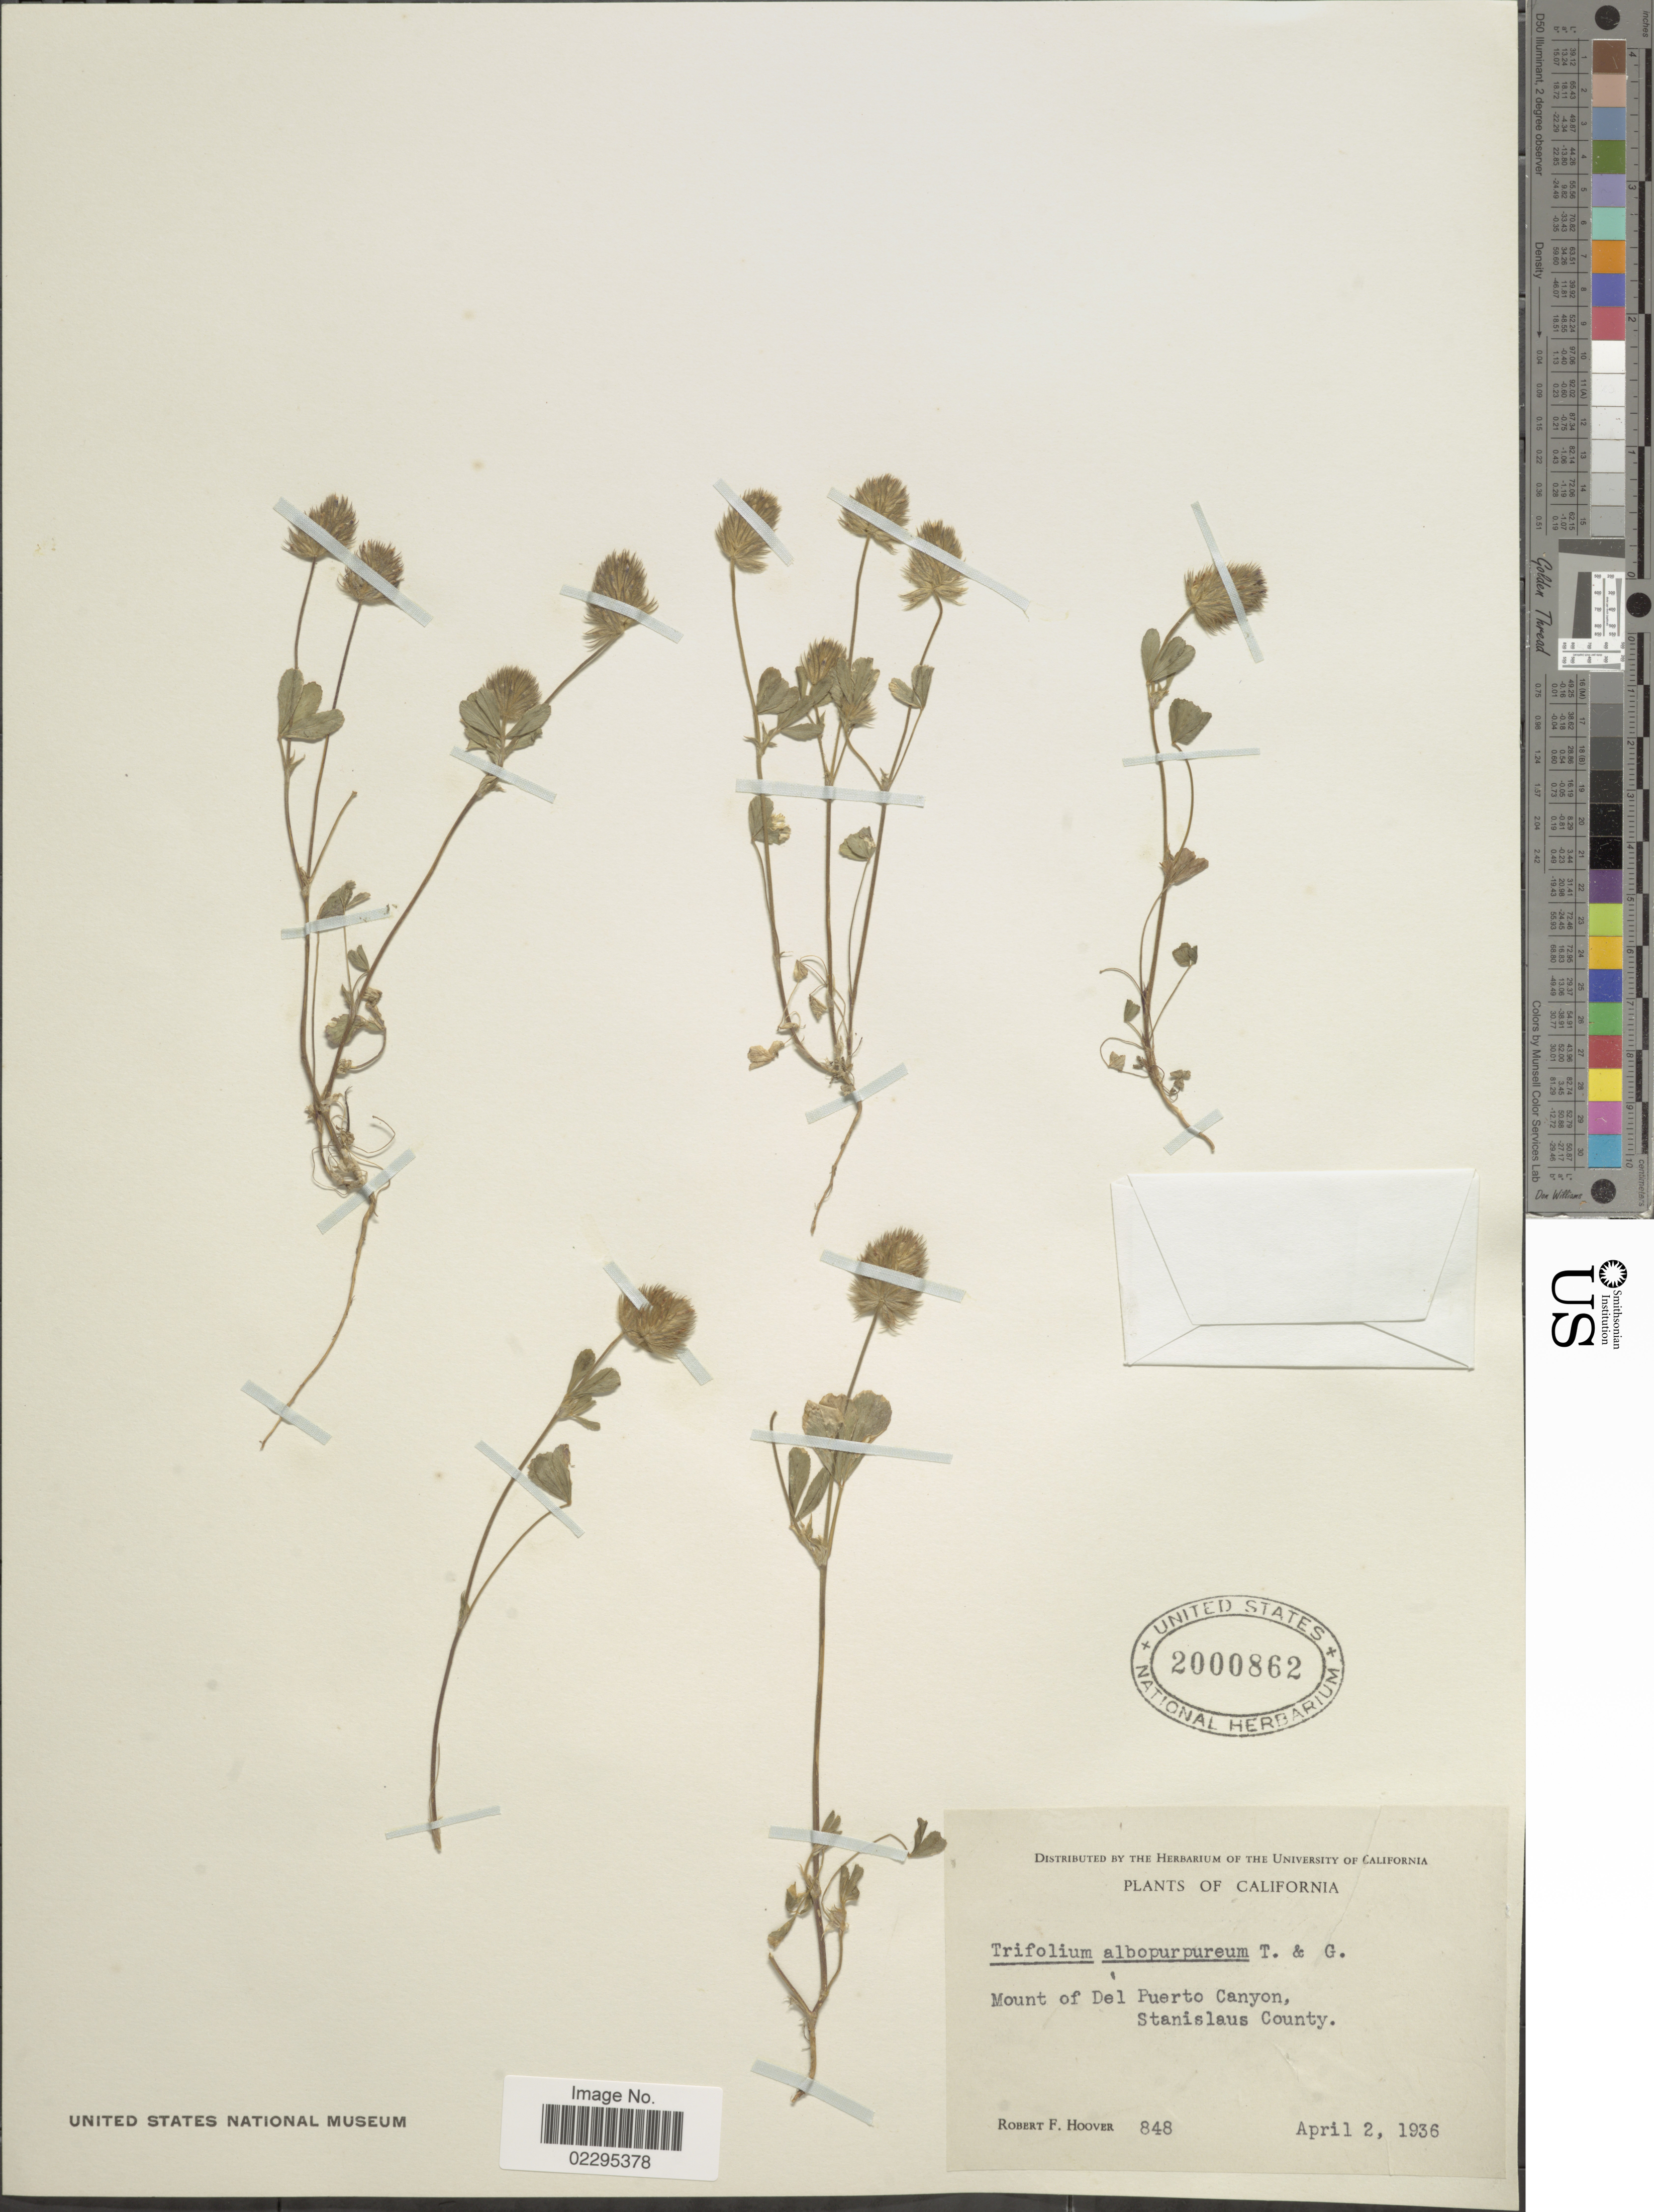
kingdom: Plantae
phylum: Tracheophyta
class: Magnoliopsida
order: Fabales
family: Fabaceae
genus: Trifolium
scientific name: Trifolium albopurpureum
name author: Torr. & A. Gray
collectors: R. F. Hoover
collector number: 848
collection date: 1936-04-02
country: United States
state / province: California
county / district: Stanislaus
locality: California, Mount of Del Puerto Canyon, Stanislaus County.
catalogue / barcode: US 2000862